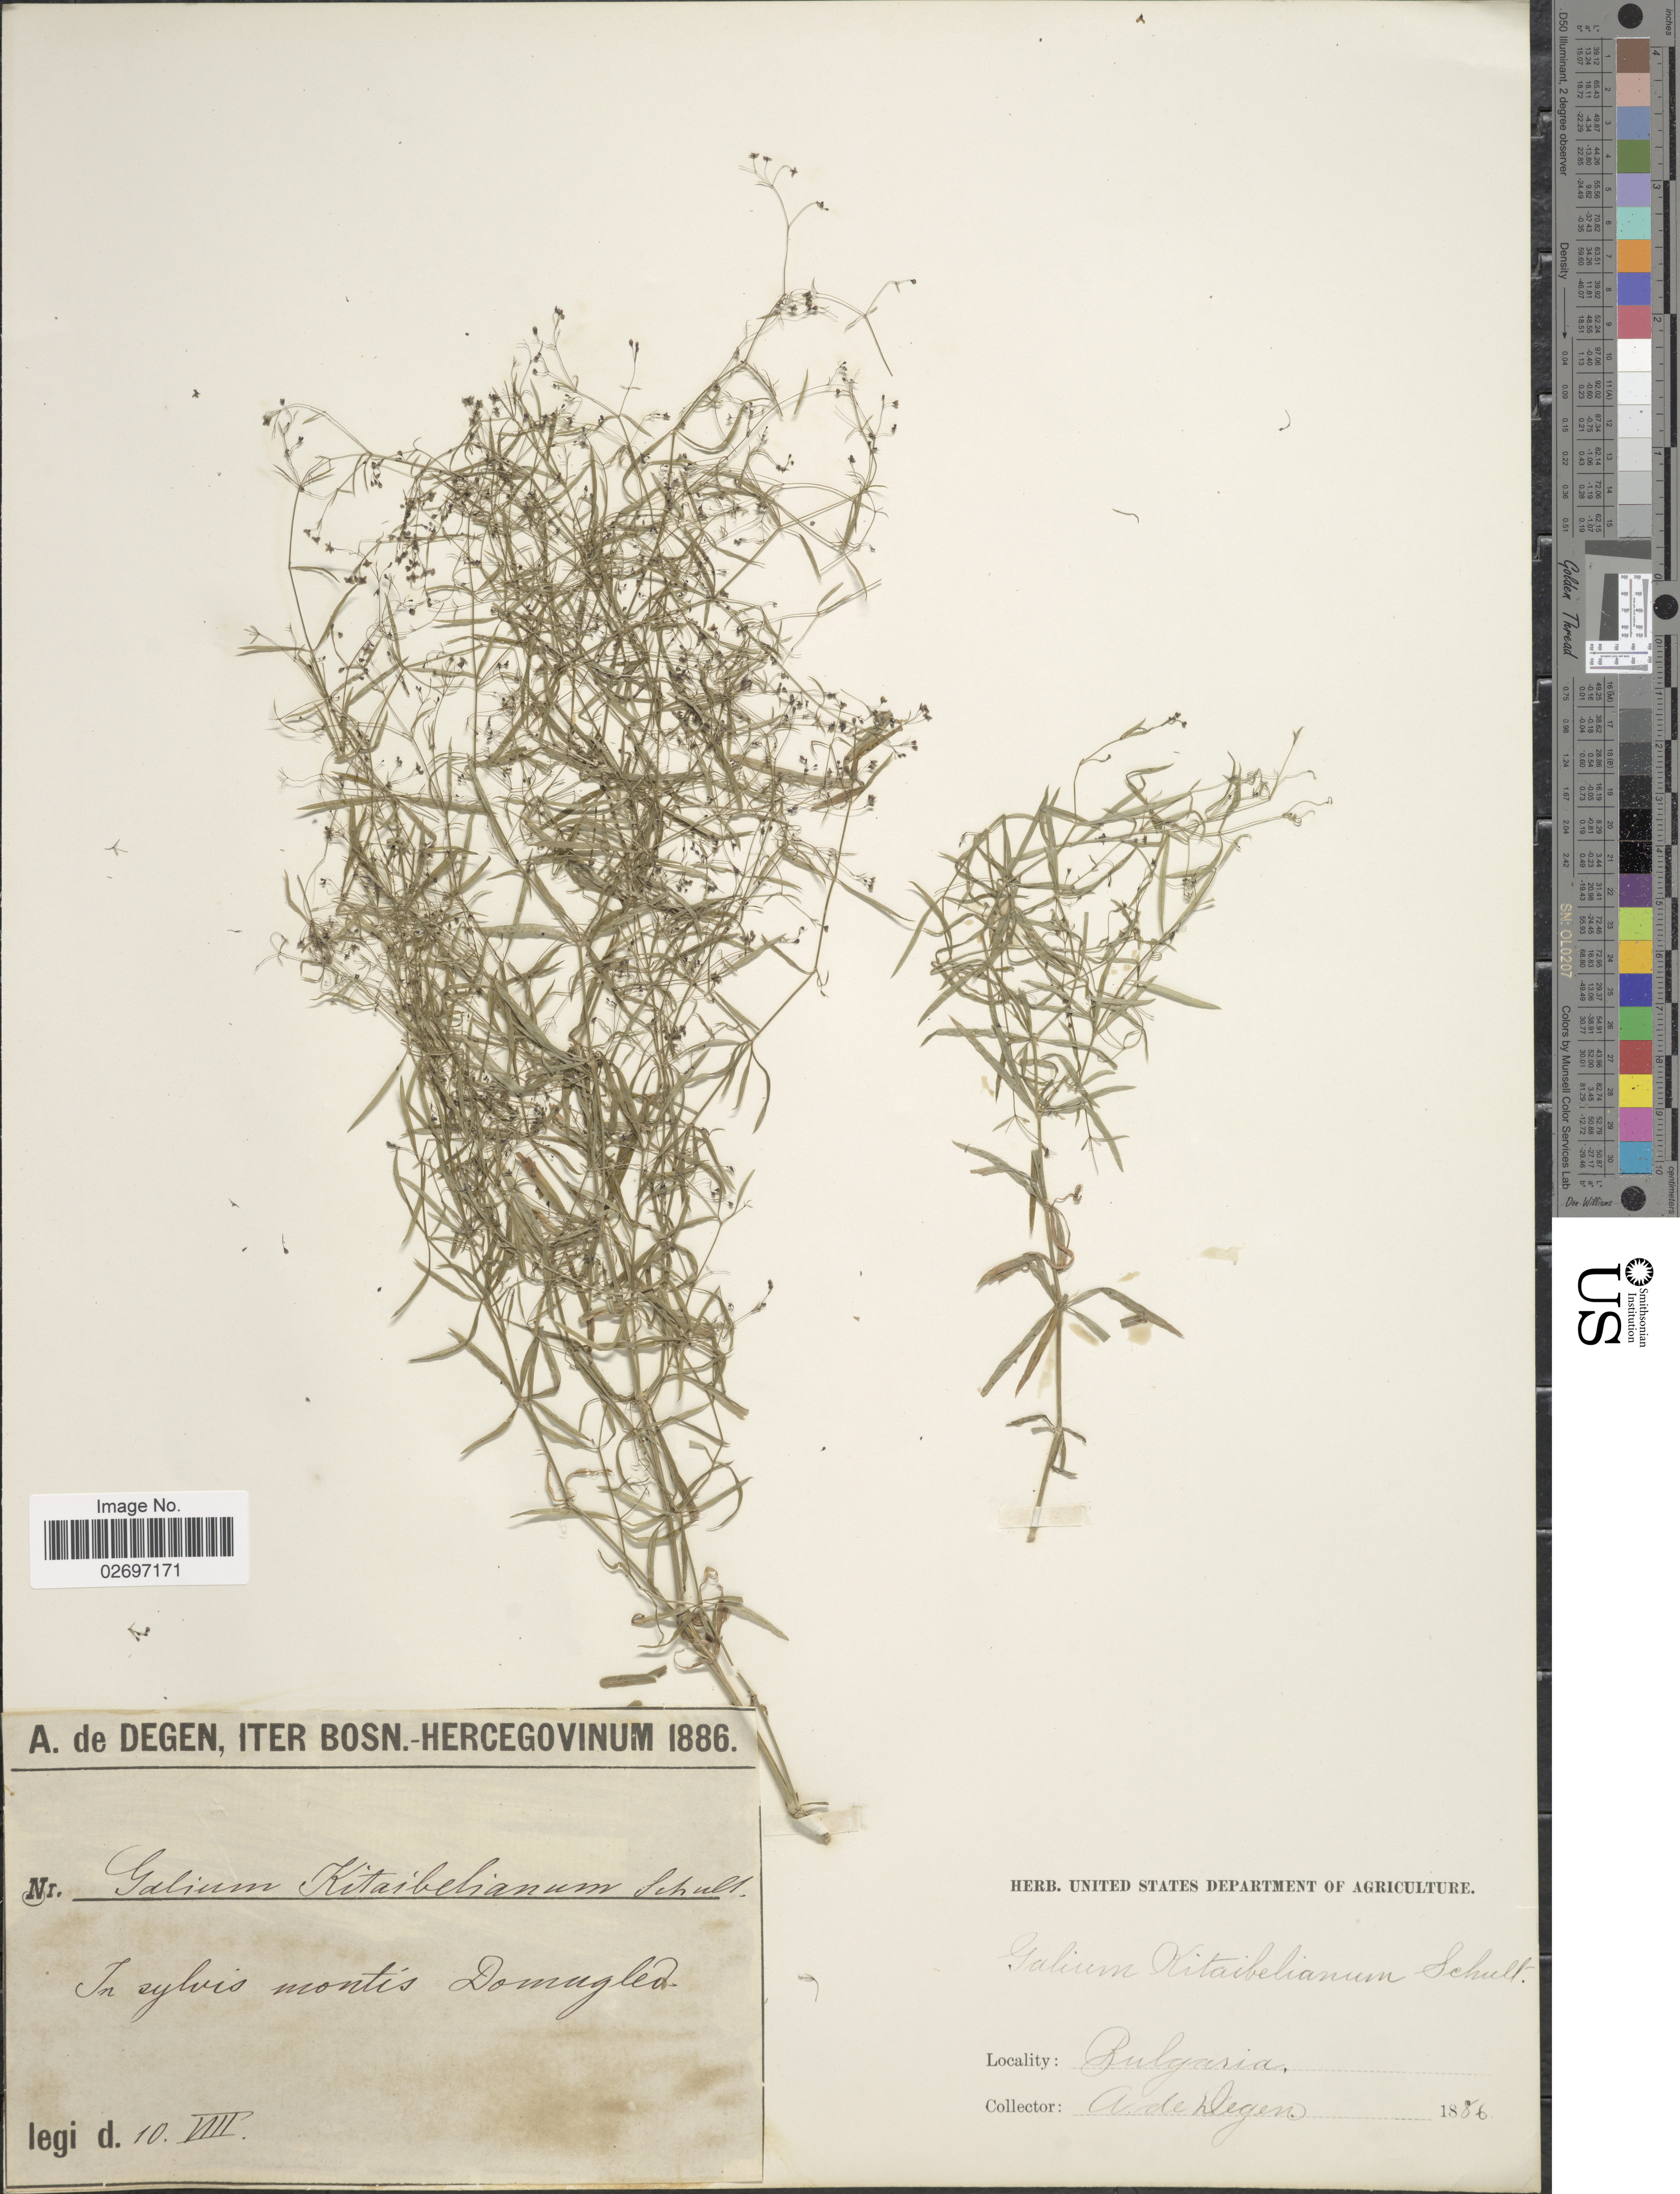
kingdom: Plantae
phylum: Tracheophyta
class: Magnoliopsida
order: Gentianales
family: Rubiaceae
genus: Galium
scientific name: Galium kitaibelianum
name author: Schult.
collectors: A. von Degen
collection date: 1886-08-10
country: Bulgaria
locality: In sylvis montis Domugled [interpreted]